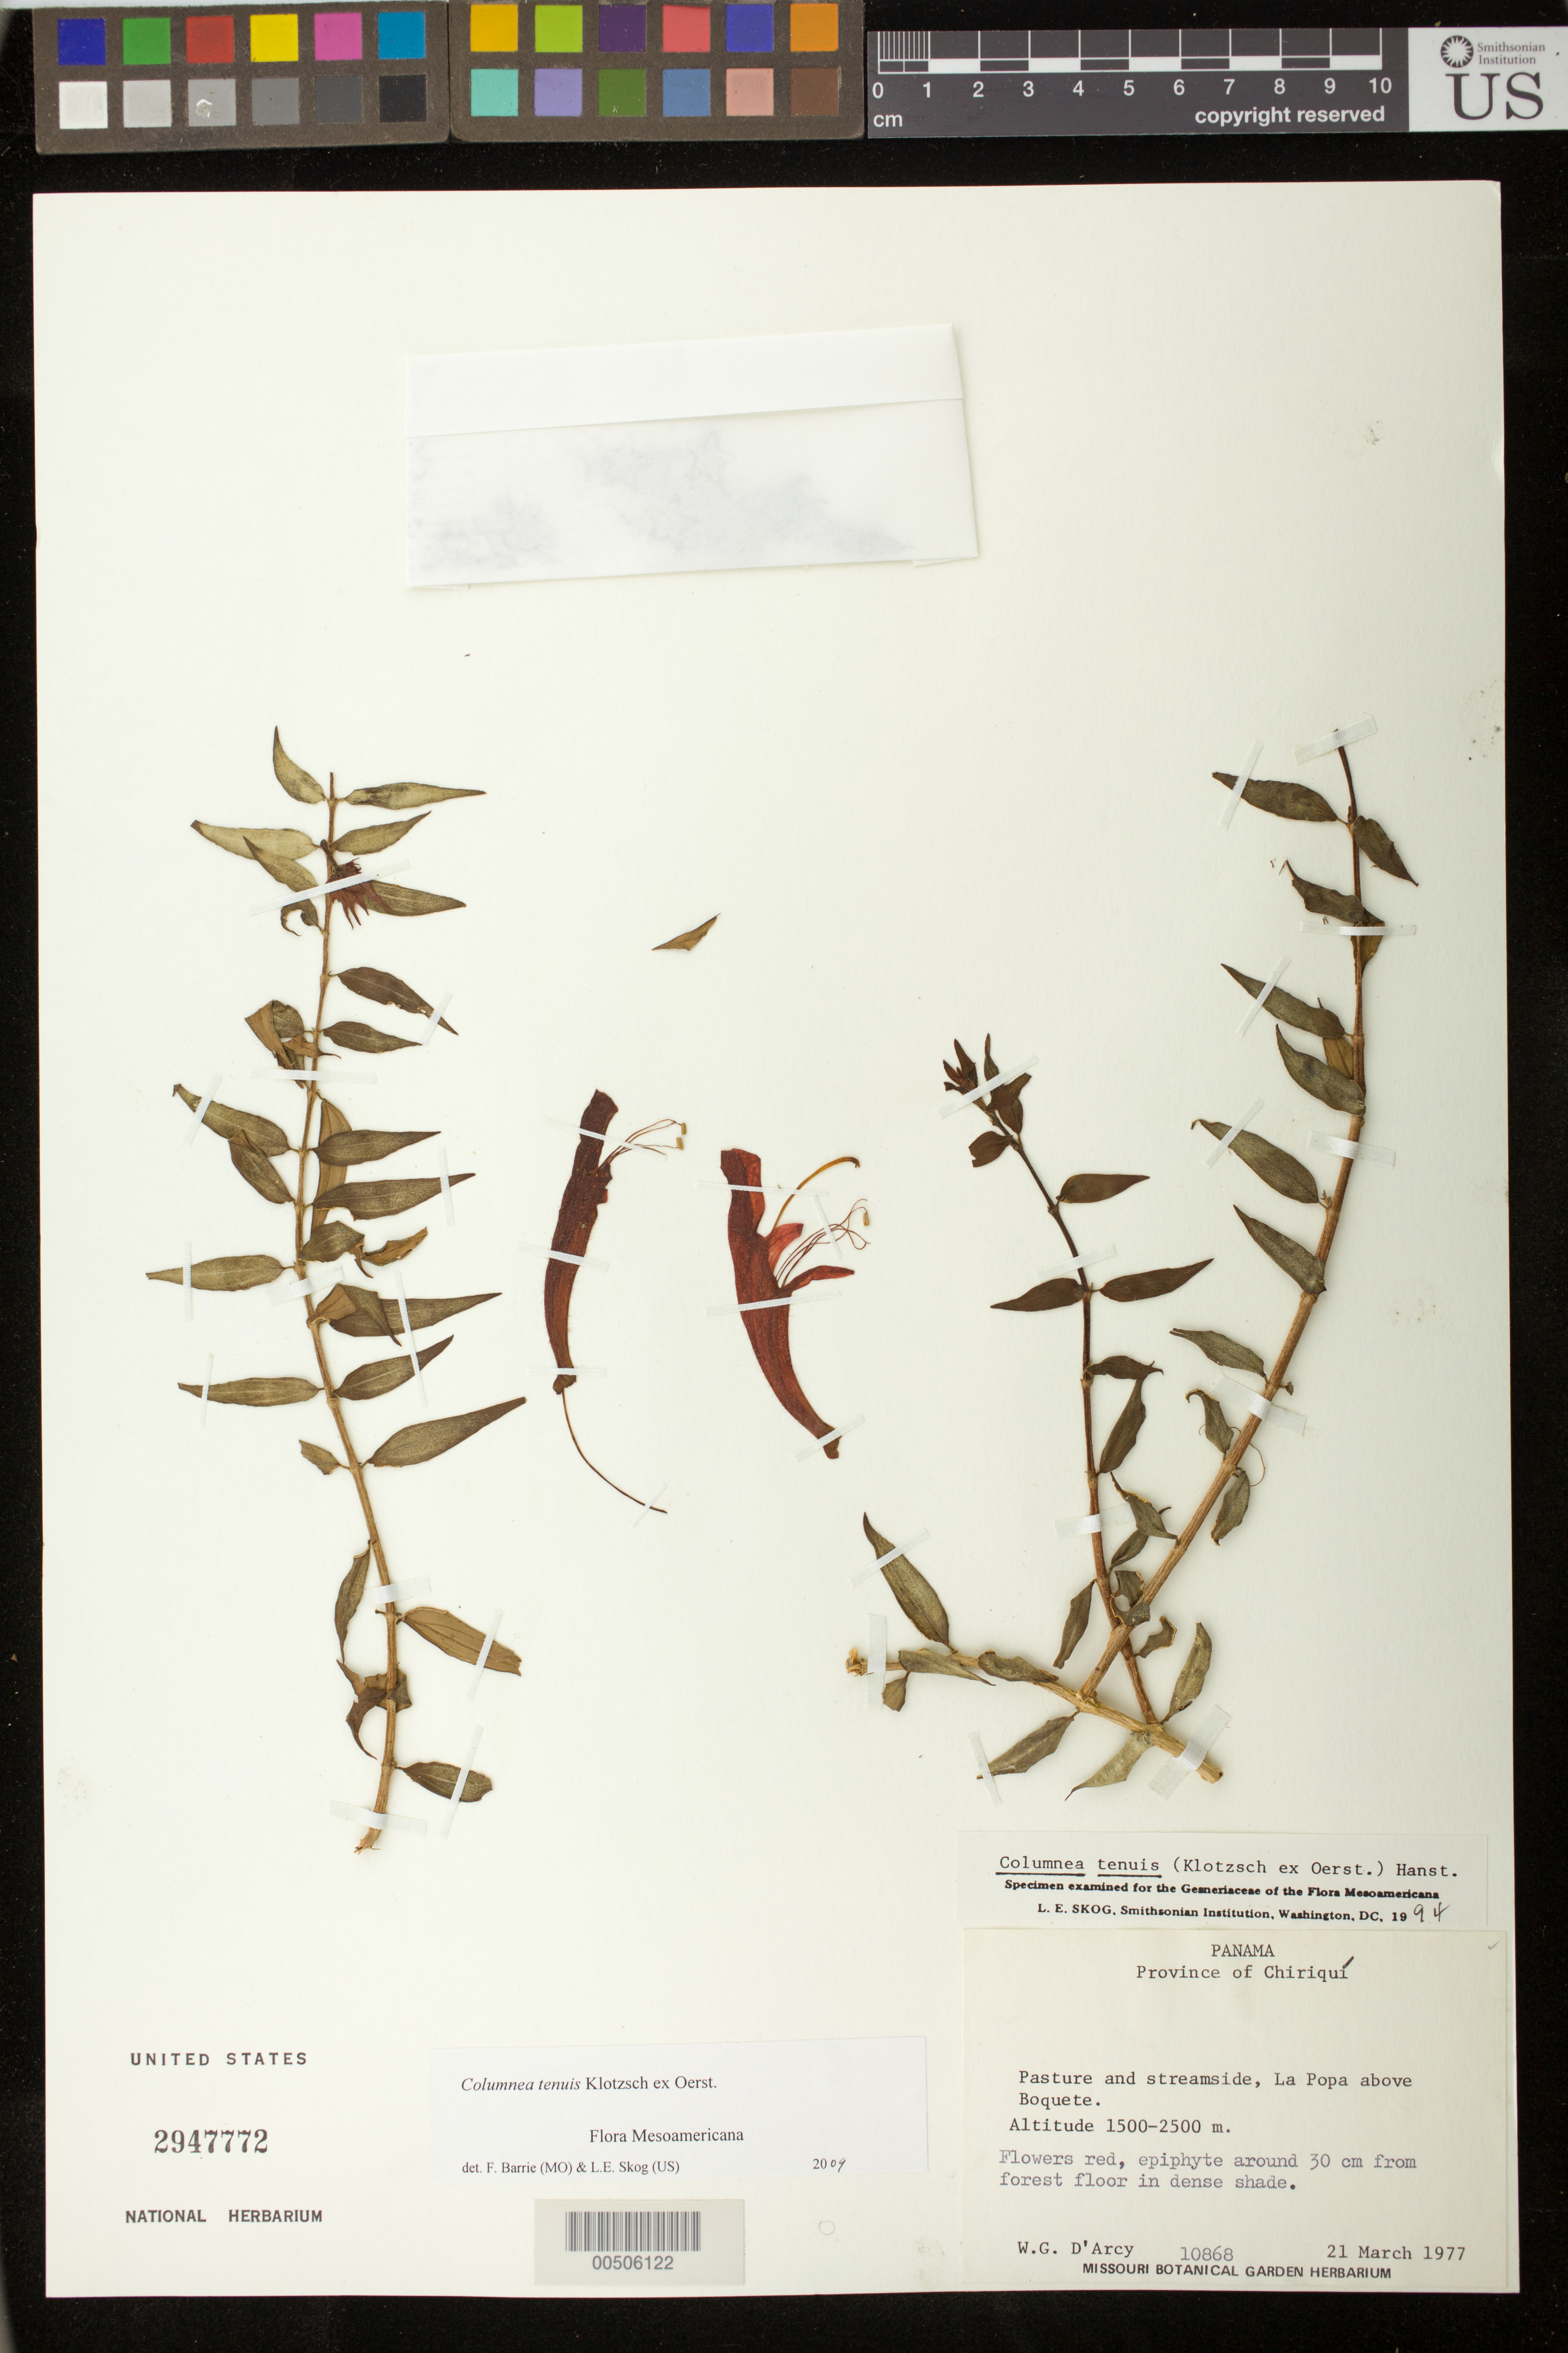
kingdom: Plantae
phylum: Tracheophyta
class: Magnoliopsida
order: Lamiales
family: Gesneriaceae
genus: Columnea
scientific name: Columnea tenuis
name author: Klotzsch ex Oerst.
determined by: Skog, Laurence E.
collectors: W. G. D'Arcy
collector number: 10868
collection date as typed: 21 Mar 1977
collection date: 1977-03-21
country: Panama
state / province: Chiriquí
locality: La Popa above Boquete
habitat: Pasture and streamside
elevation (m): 1500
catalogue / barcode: US 2947772